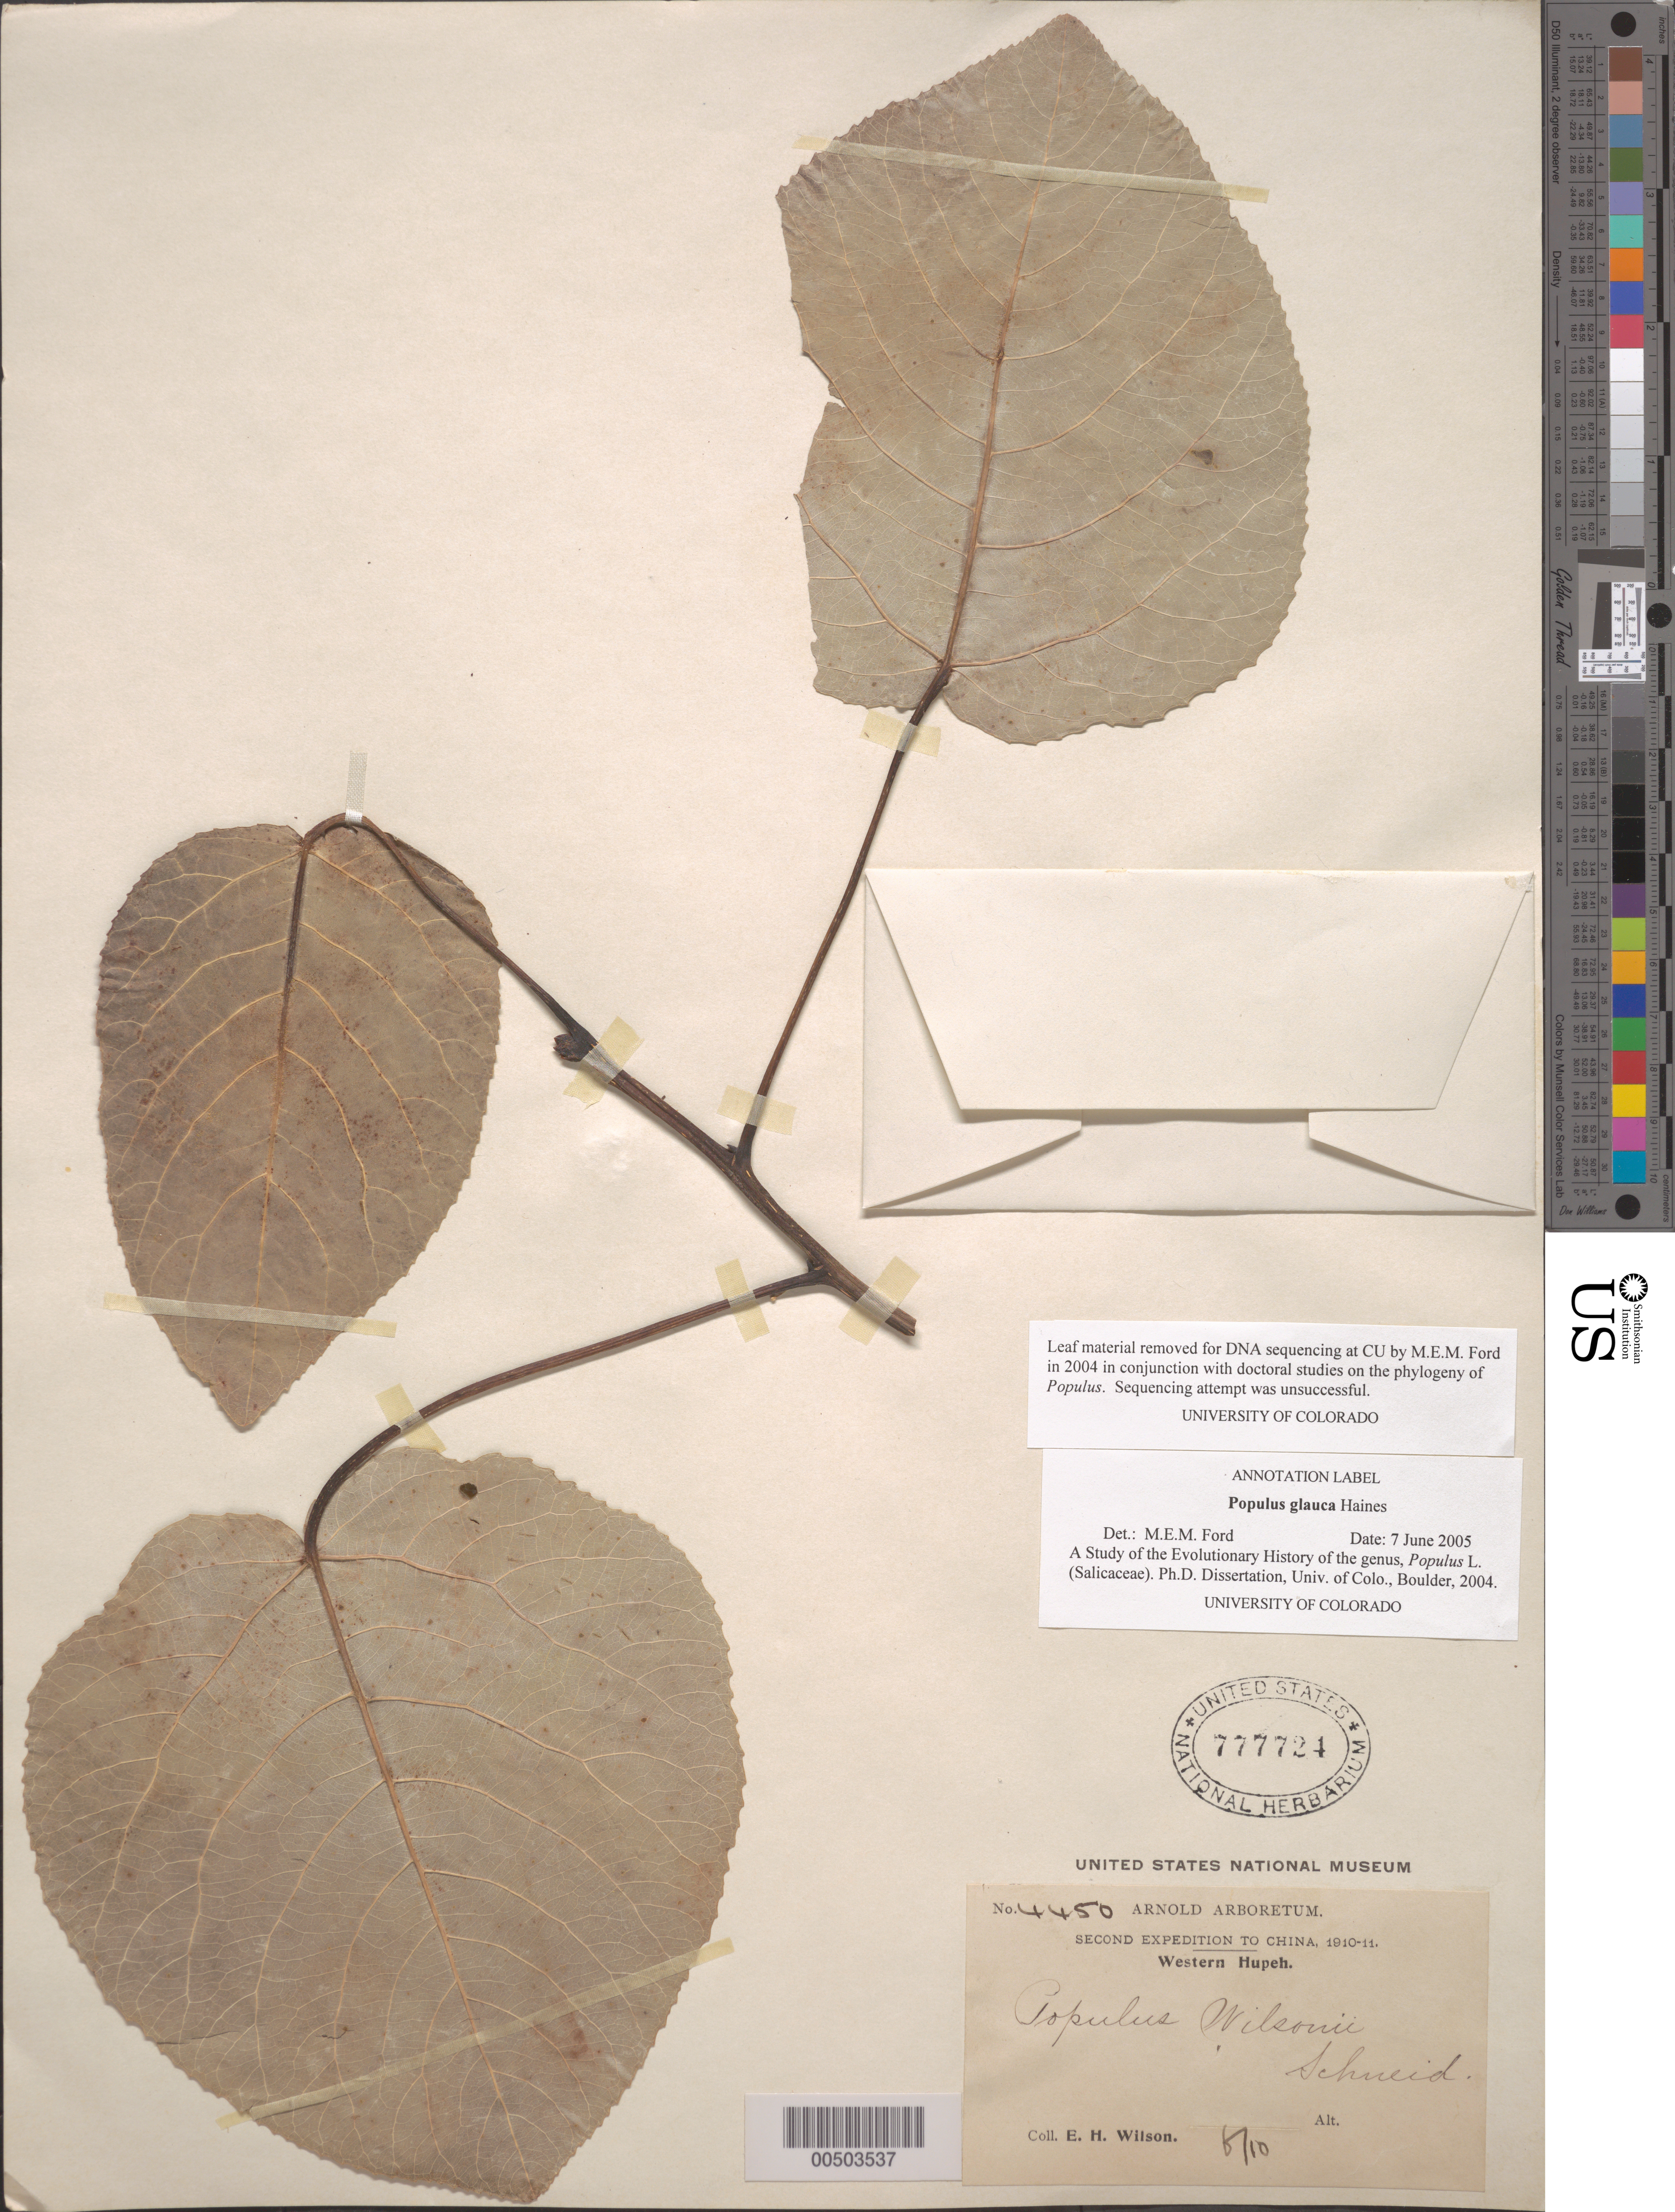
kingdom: Plantae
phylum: Tracheophyta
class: Magnoliopsida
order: Malpighiales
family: Salicaceae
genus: Populus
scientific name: Populus wilsonii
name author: C.K. Schneid. in Sarg.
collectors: E. H. Wilson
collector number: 4450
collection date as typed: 1910 to -- --- 1911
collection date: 1910/1911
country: China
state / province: Hubei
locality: Western Hupeh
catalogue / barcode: US 777724